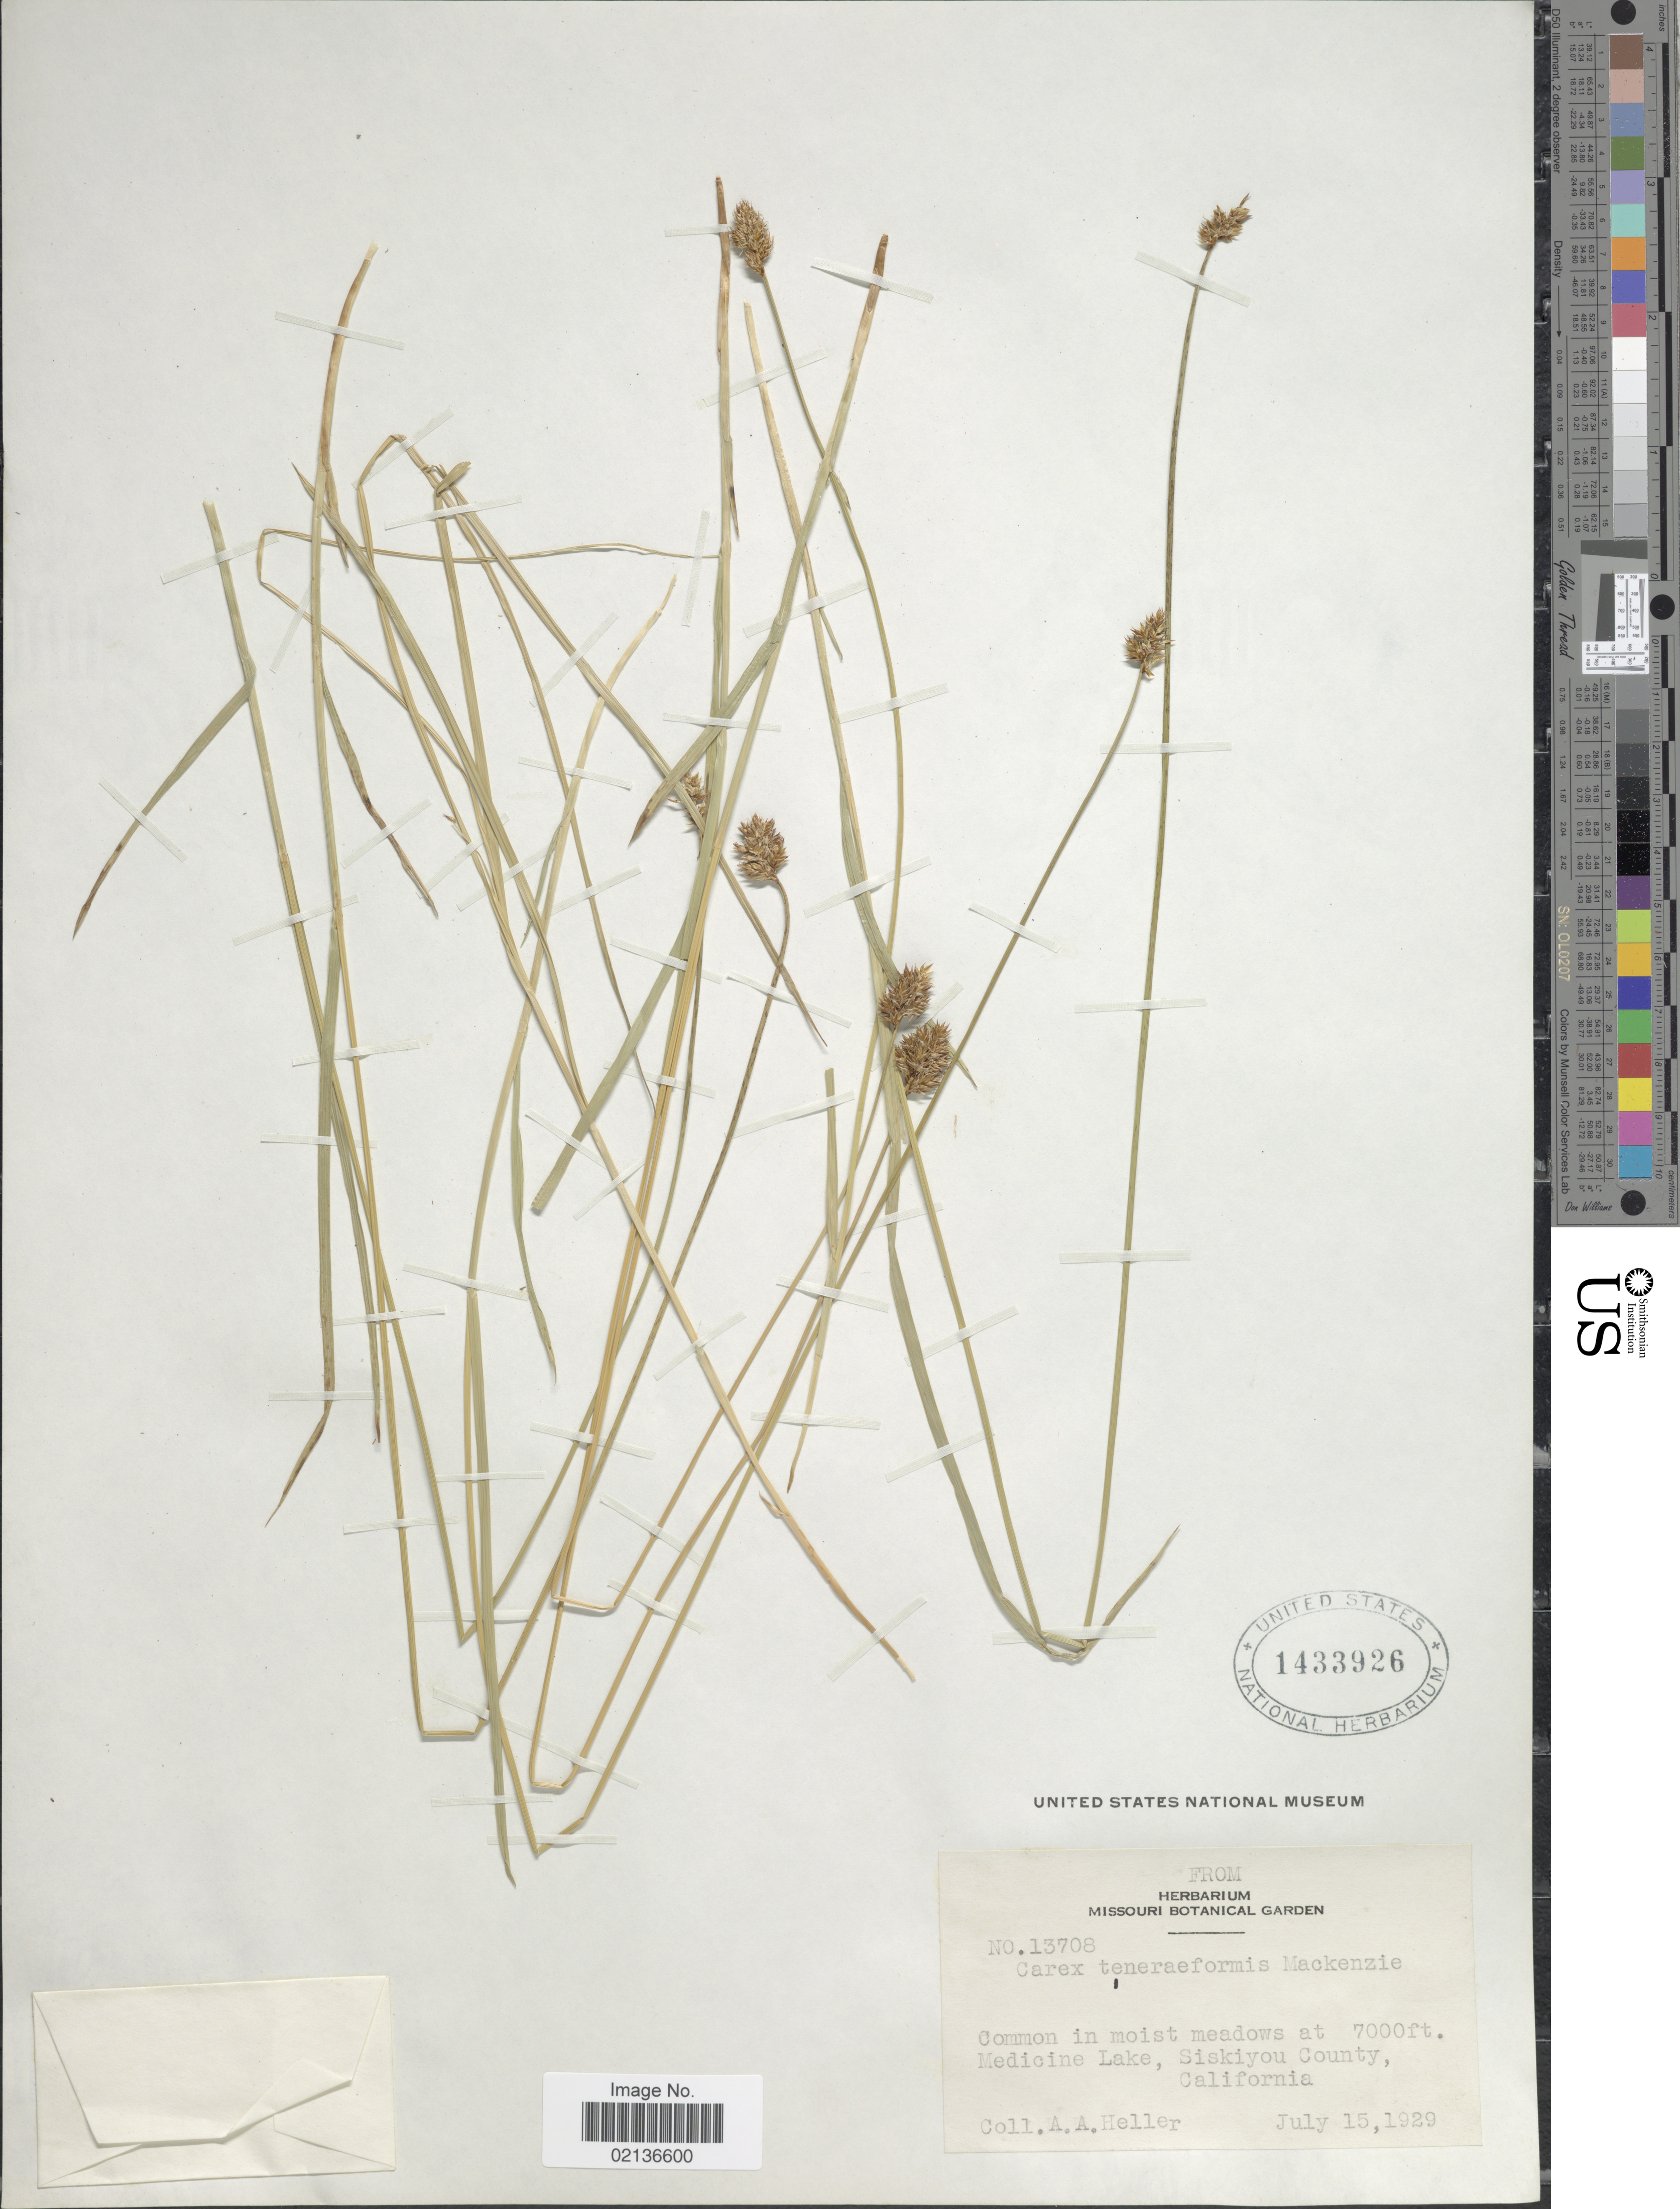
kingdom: Plantae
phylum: Tracheophyta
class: Liliopsida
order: Poales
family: Cyperaceae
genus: Carex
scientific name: Carex subfusca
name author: W. Boott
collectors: A. A. Heller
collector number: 13708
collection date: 1929-07-15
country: United States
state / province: California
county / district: Siskiyou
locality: Common in moist meadows at Medicine Lake, Siskiyou County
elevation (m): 2134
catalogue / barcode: US 1433926